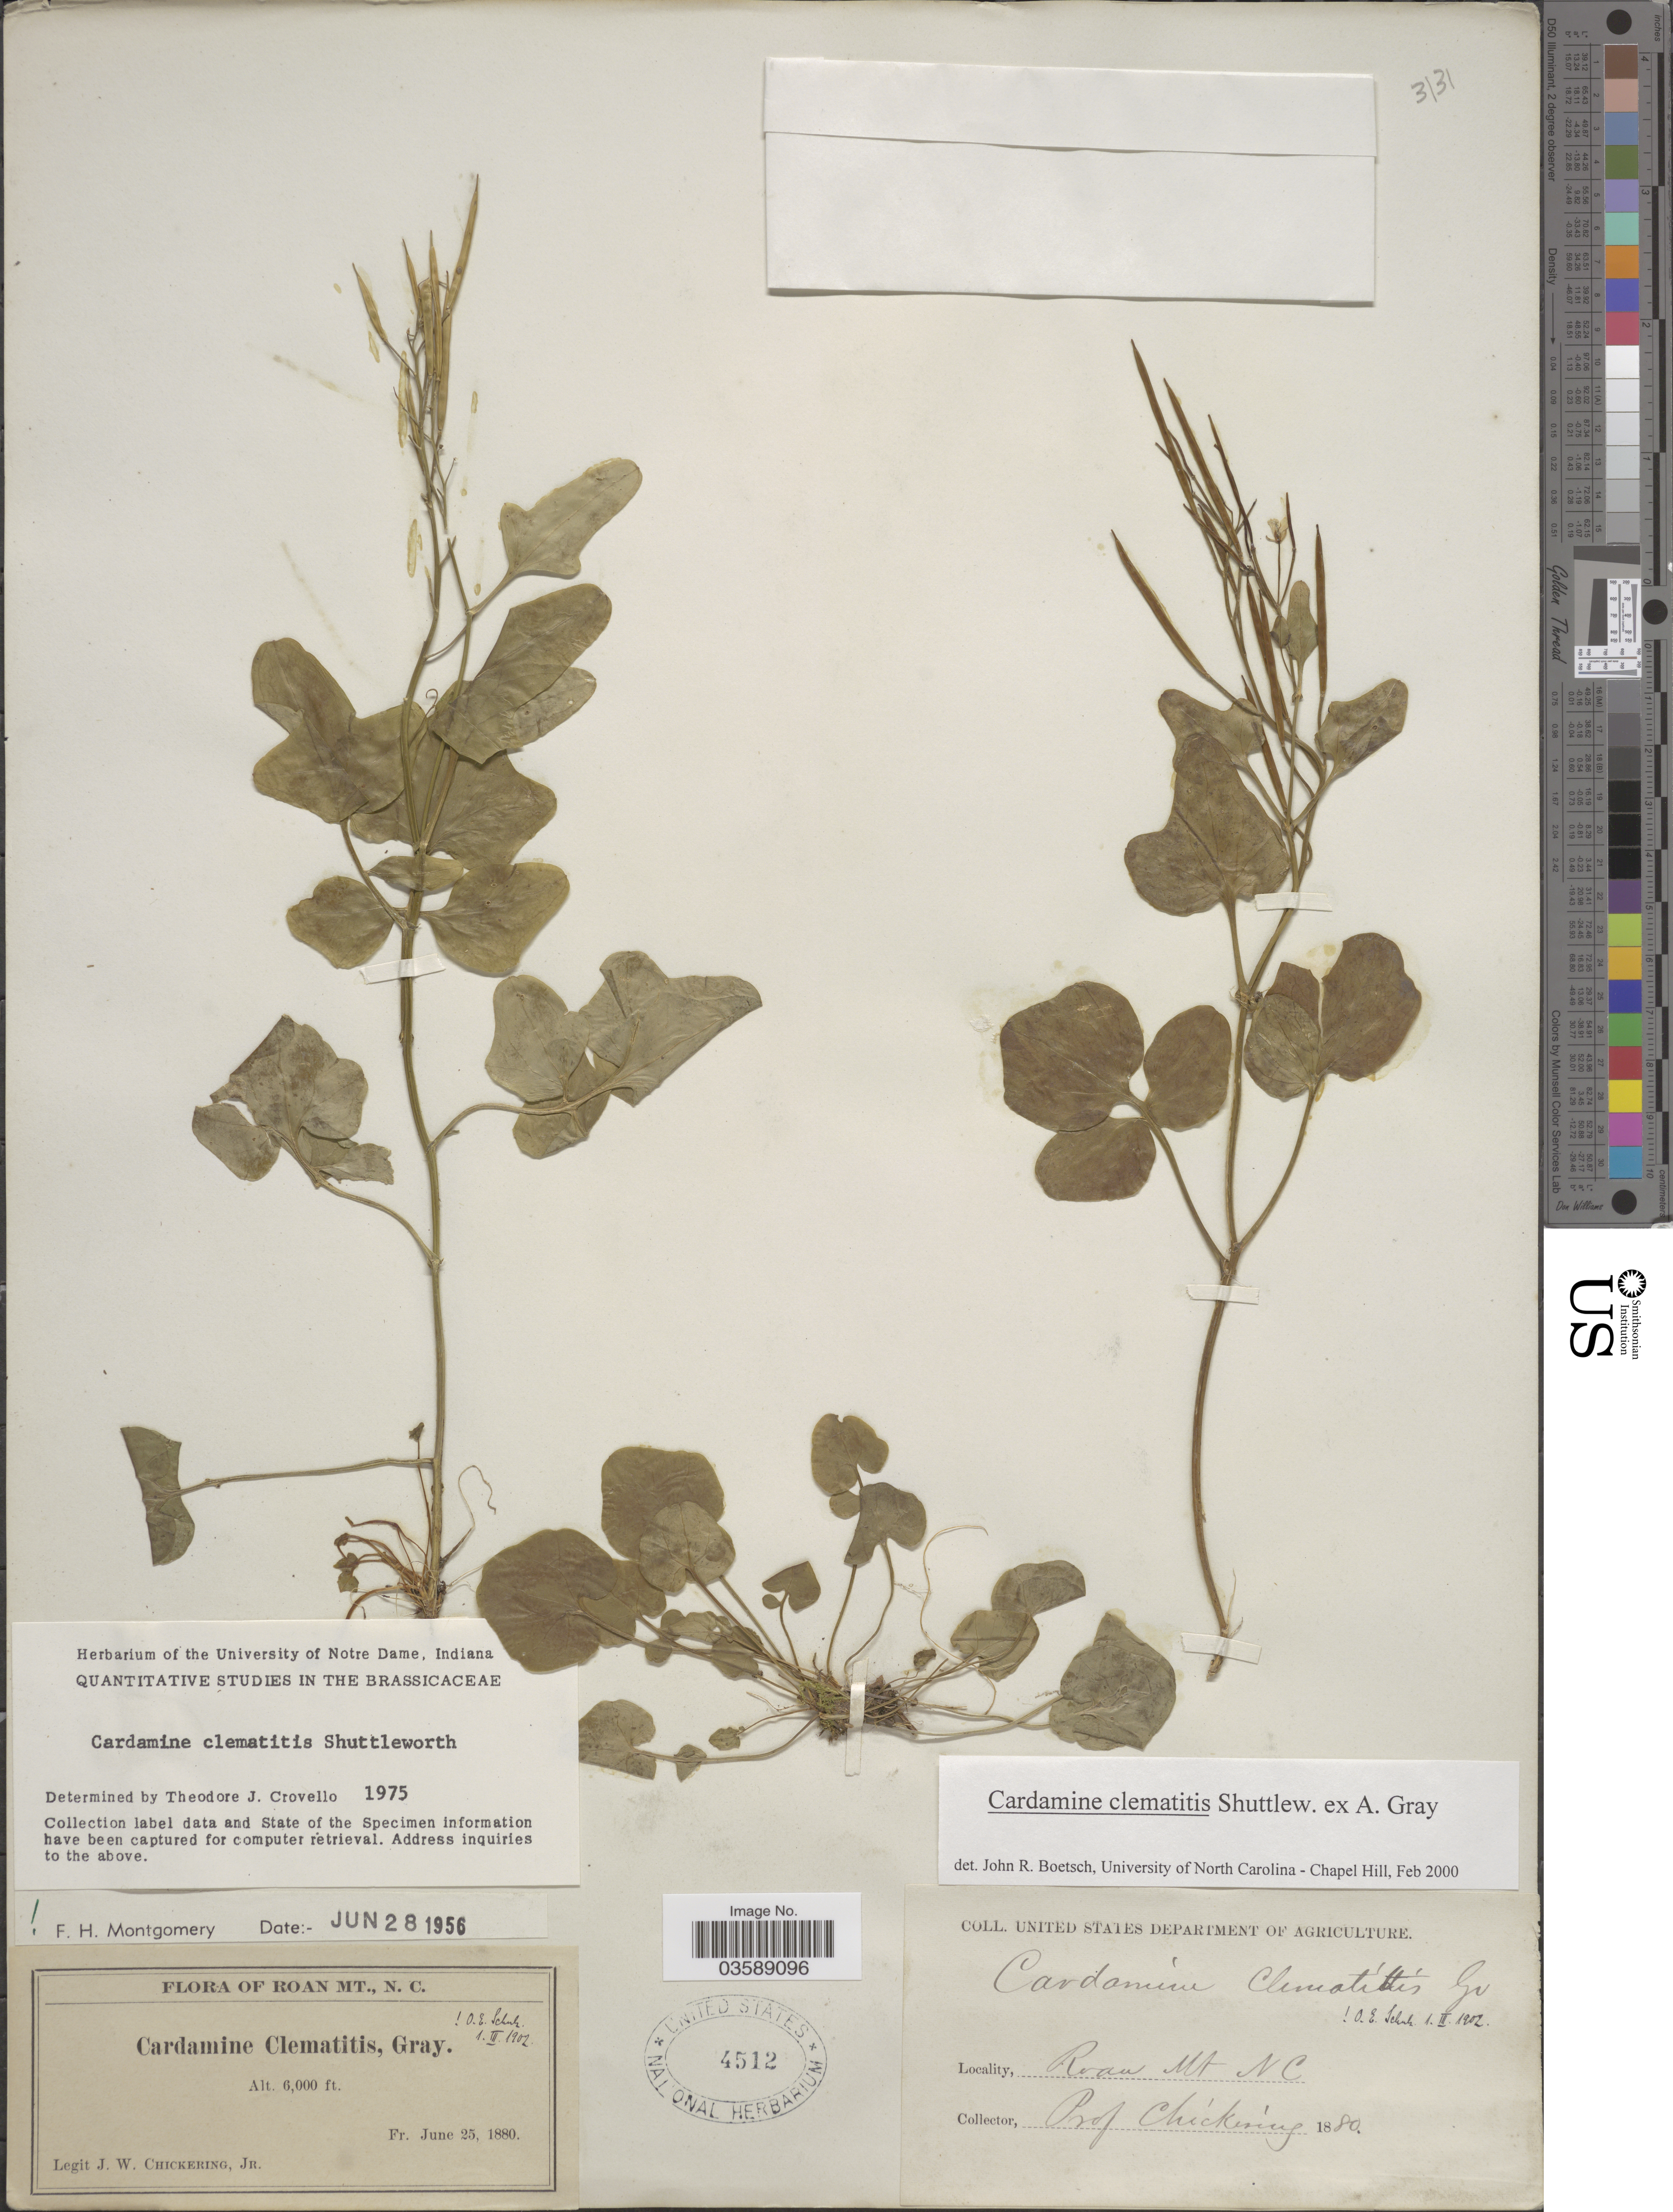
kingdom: Plantae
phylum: Tracheophyta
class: Magnoliopsida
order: Brassicales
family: Brassicaceae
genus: Cardamine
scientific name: Cardamine clematitis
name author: Shuttlew. ex S. Watson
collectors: J. W. Chickering Jr.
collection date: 1880-06-25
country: United States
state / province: North Carolina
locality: Roan Mt.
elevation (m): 1829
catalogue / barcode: US 4512